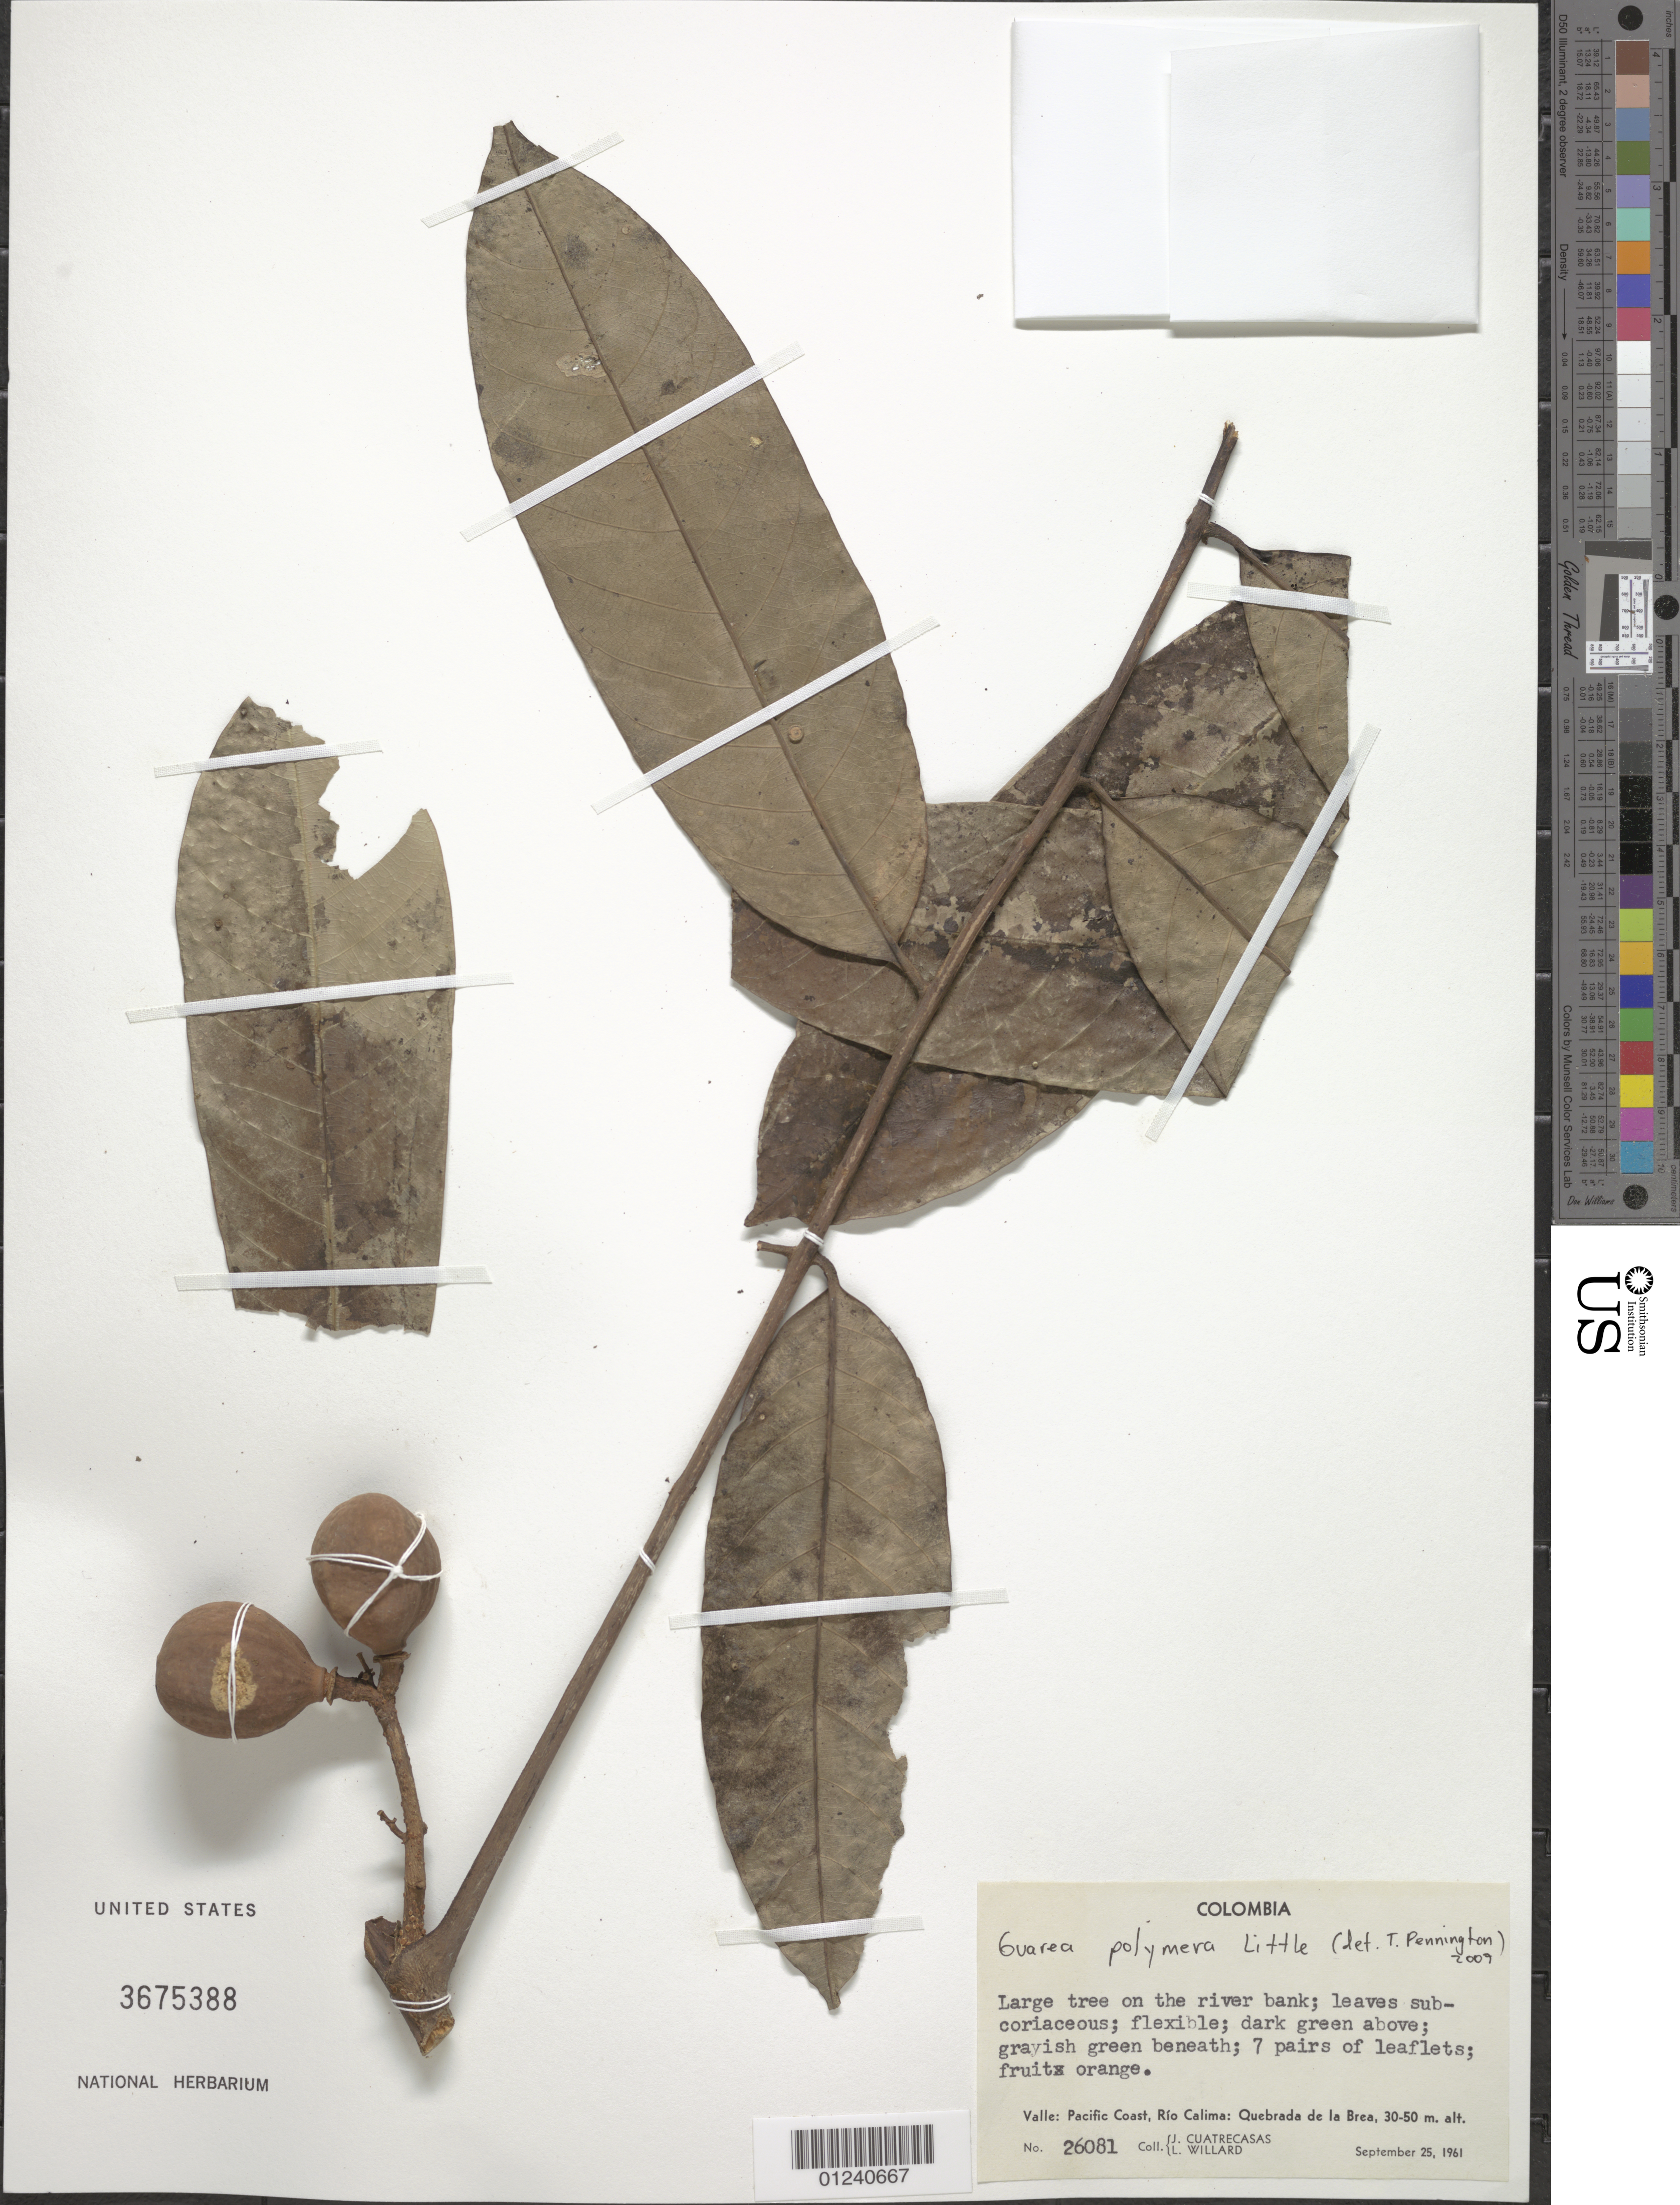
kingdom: Plantae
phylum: Tracheophyta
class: Magnoliopsida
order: Sapindales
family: Meliaceae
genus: Guarea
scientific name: Guarea polymera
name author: Little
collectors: J. Cuatrecasas & L. Willard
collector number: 26081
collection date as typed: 25 Sep 1961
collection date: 1961-09-25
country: Colombia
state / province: Valle del Cauca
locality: Pacific Coast, Rio Calima: Quebrada de la Brea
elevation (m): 30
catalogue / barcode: US 3675388